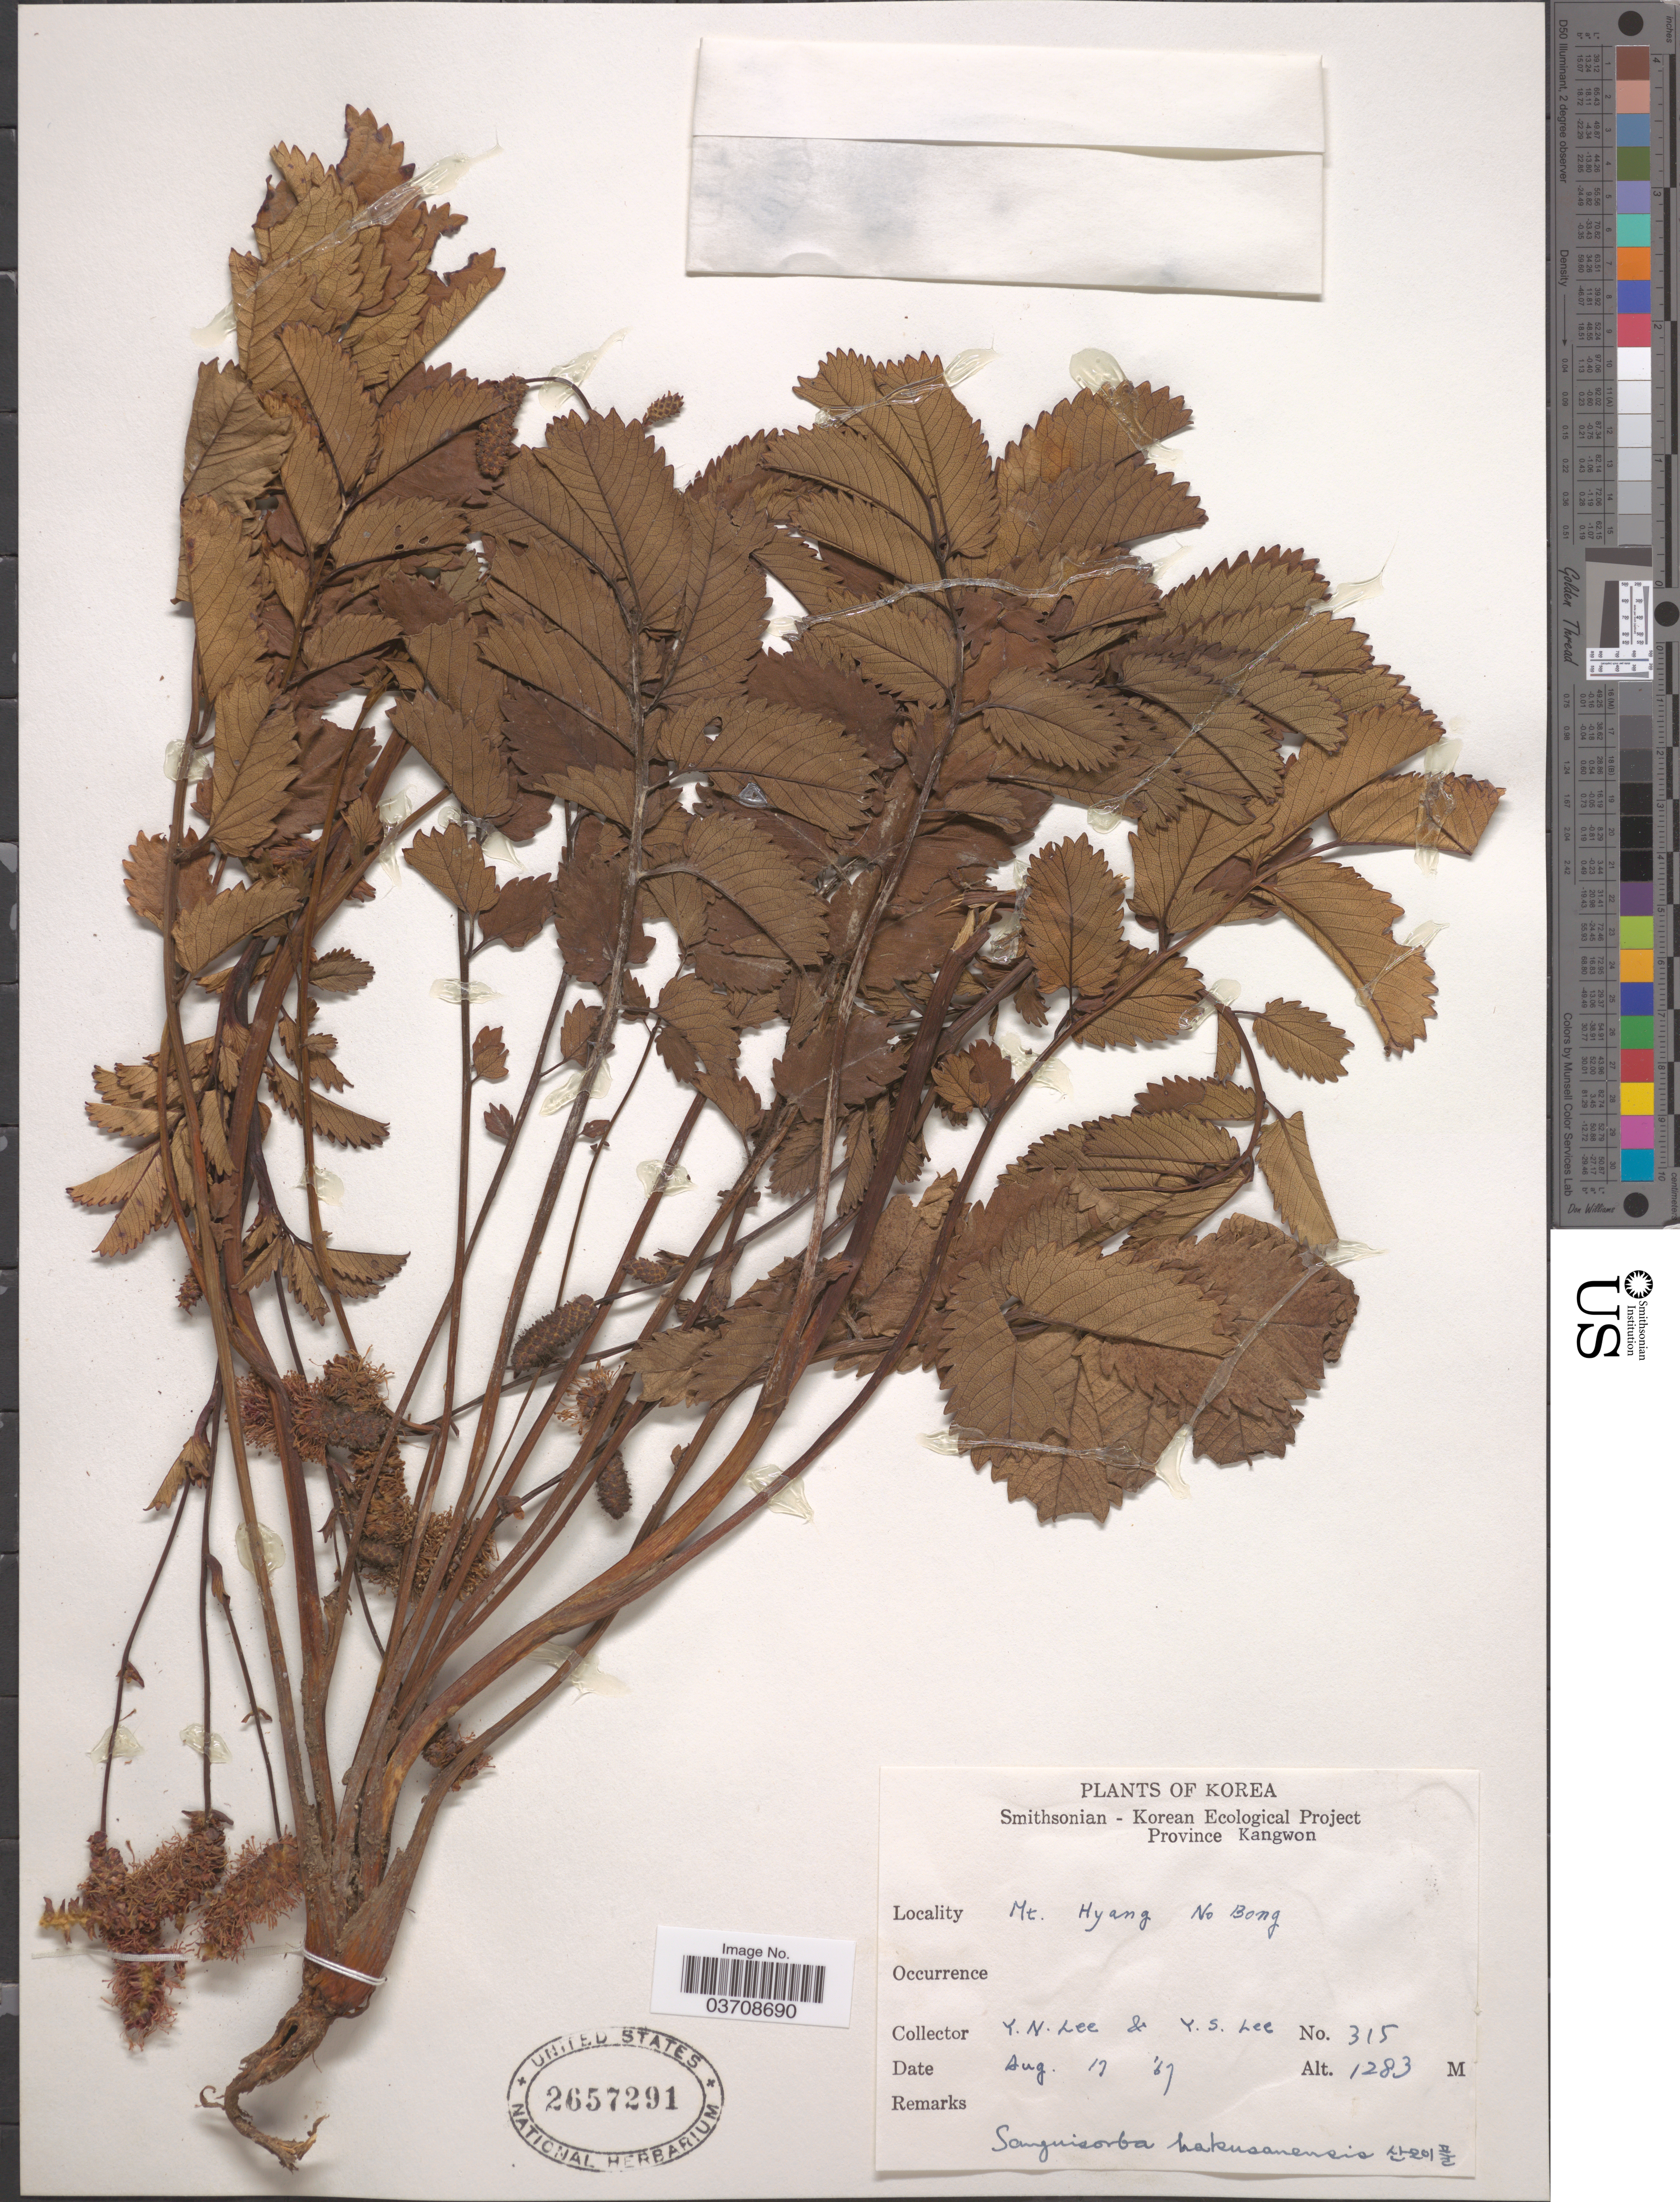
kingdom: Plantae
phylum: Tracheophyta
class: Magnoliopsida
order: Rosales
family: Rosaceae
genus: Sanguisorba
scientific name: Sanguisorba hakusanensis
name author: Makino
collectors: Y. N. Lee & Y. S. Lee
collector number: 315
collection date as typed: Transcribed d/m/y: 17/8/67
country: North Korea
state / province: Kangwon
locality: Mt. Hyang No Bong.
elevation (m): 1283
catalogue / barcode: US 2657291